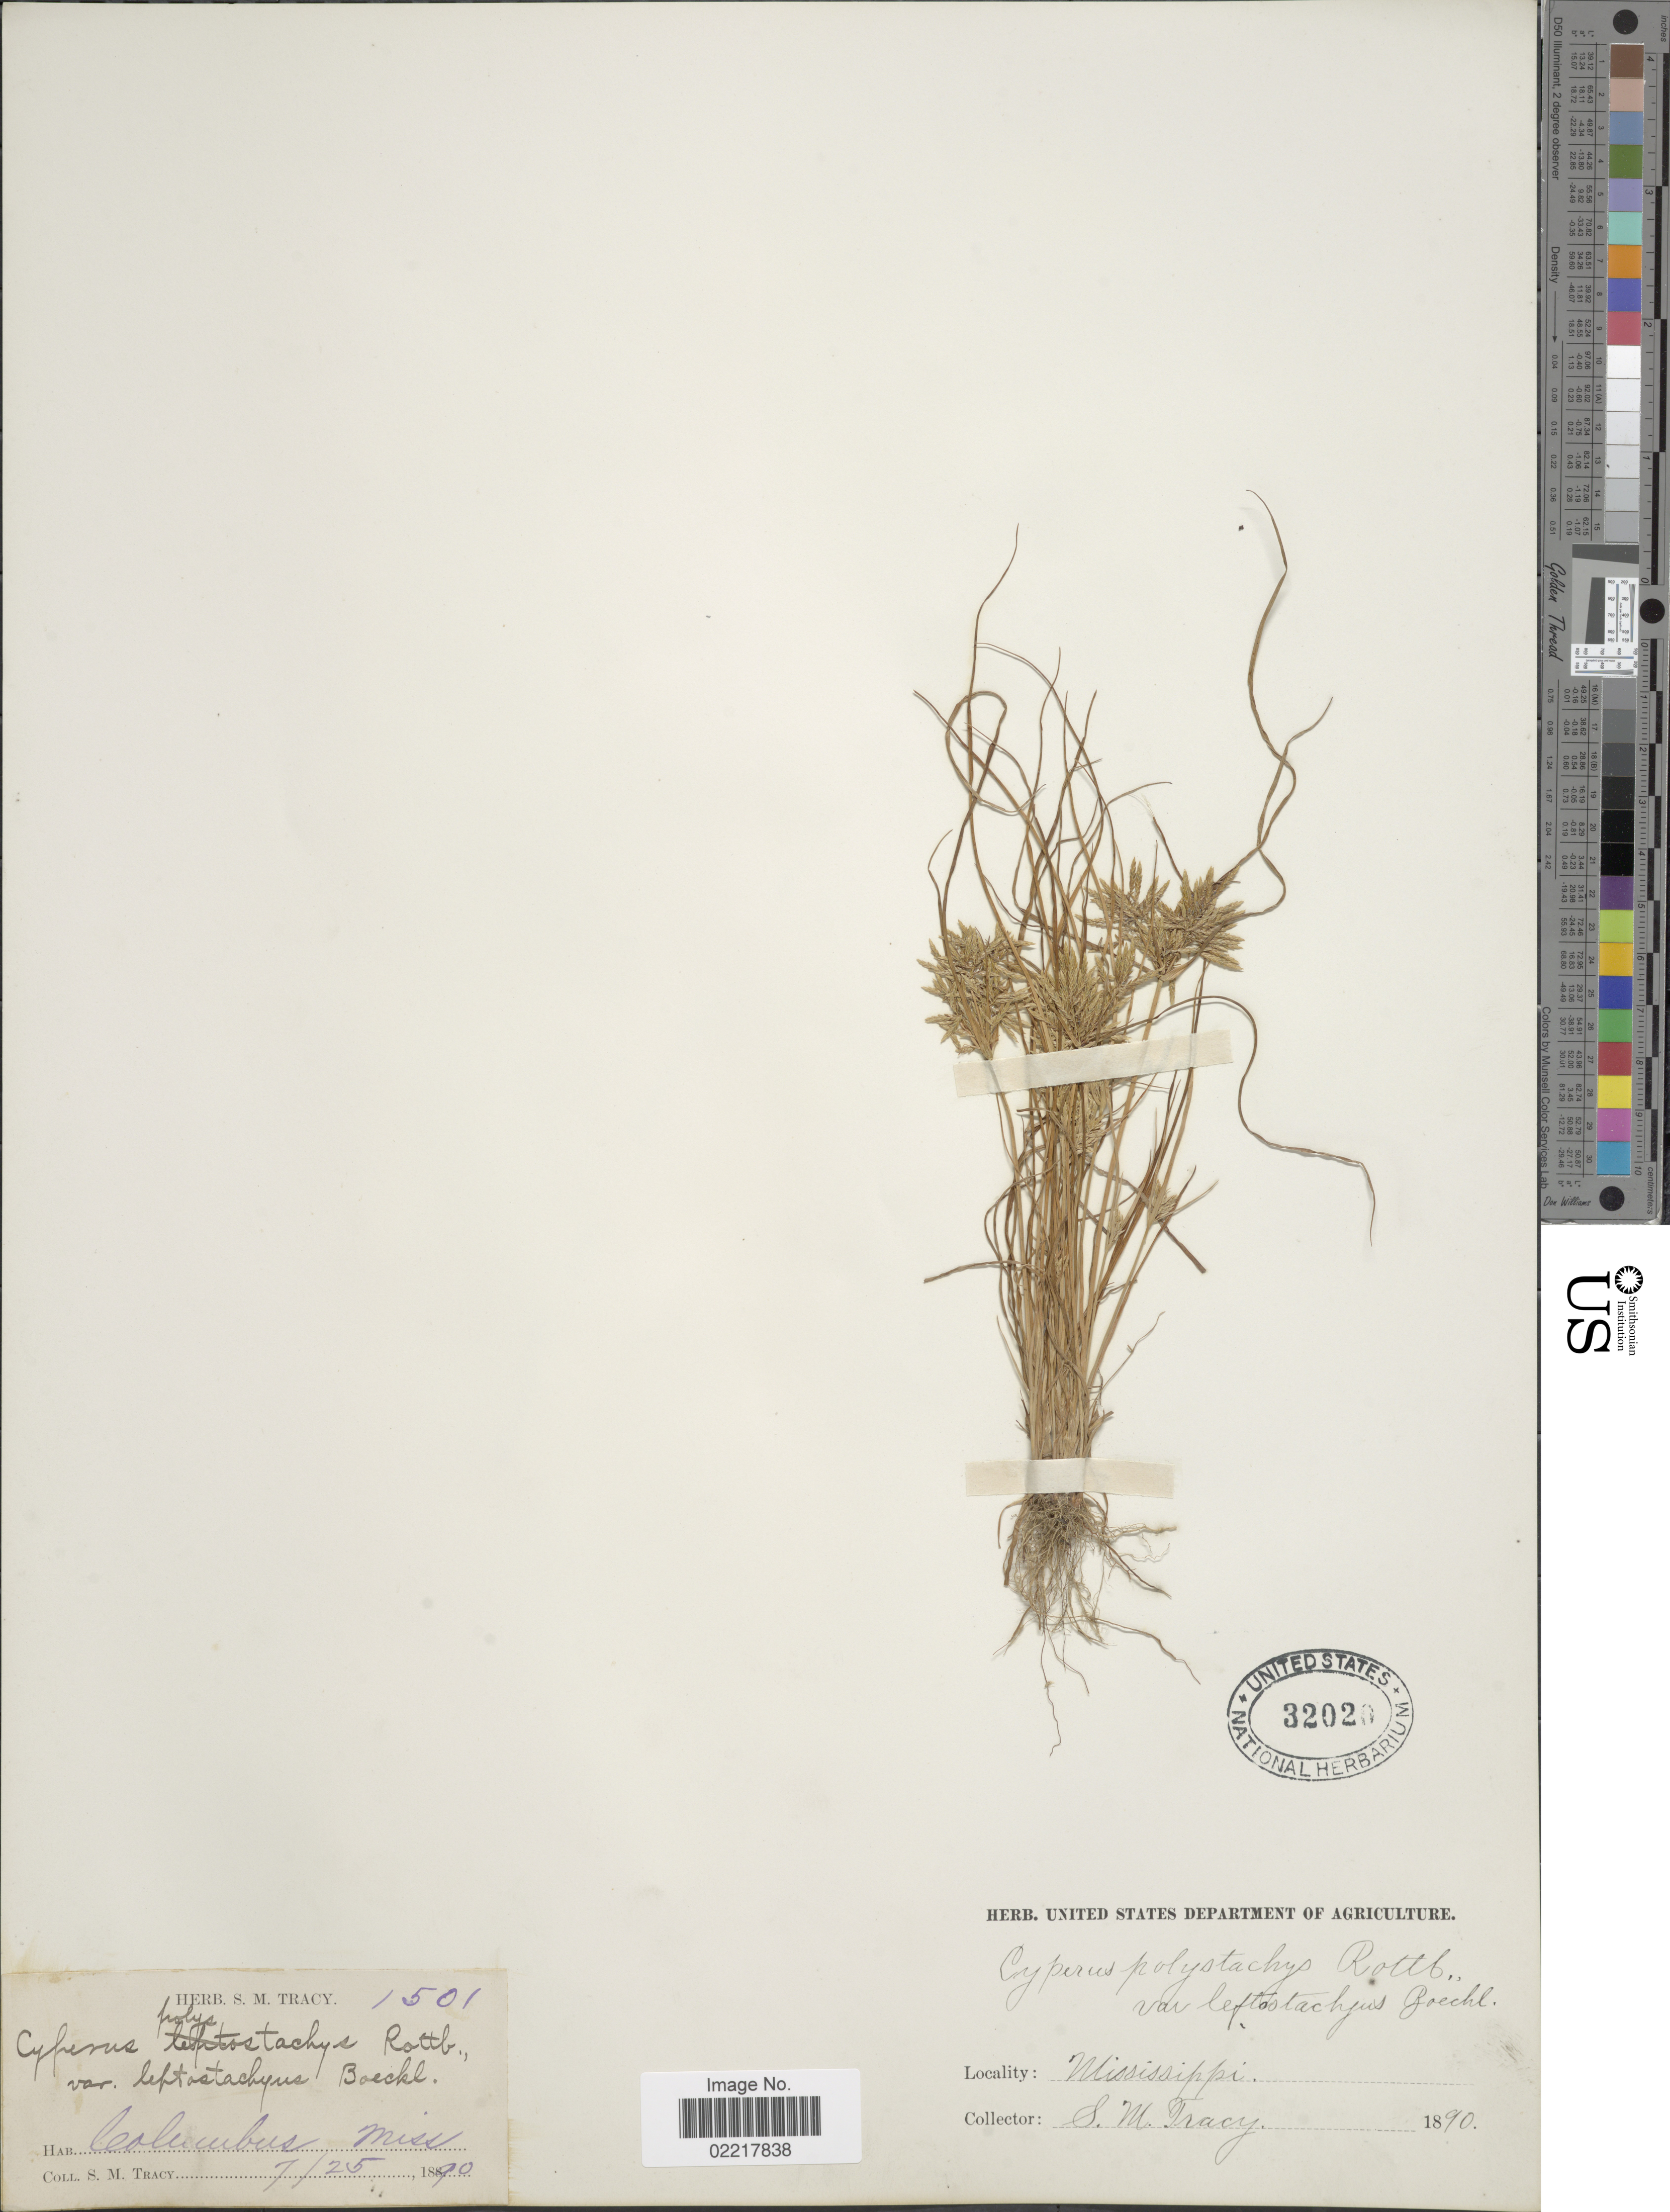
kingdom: Plantae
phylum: Tracheophyta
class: Liliopsida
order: Poales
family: Cyperaceae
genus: Cyperus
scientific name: Cyperus polystachyos var. texensis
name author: (Torr.) Fernald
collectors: S. M. Tracy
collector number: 1501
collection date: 1890-07-25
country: United States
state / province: Mississippi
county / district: Lowndes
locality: Columbus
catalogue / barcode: US 32020